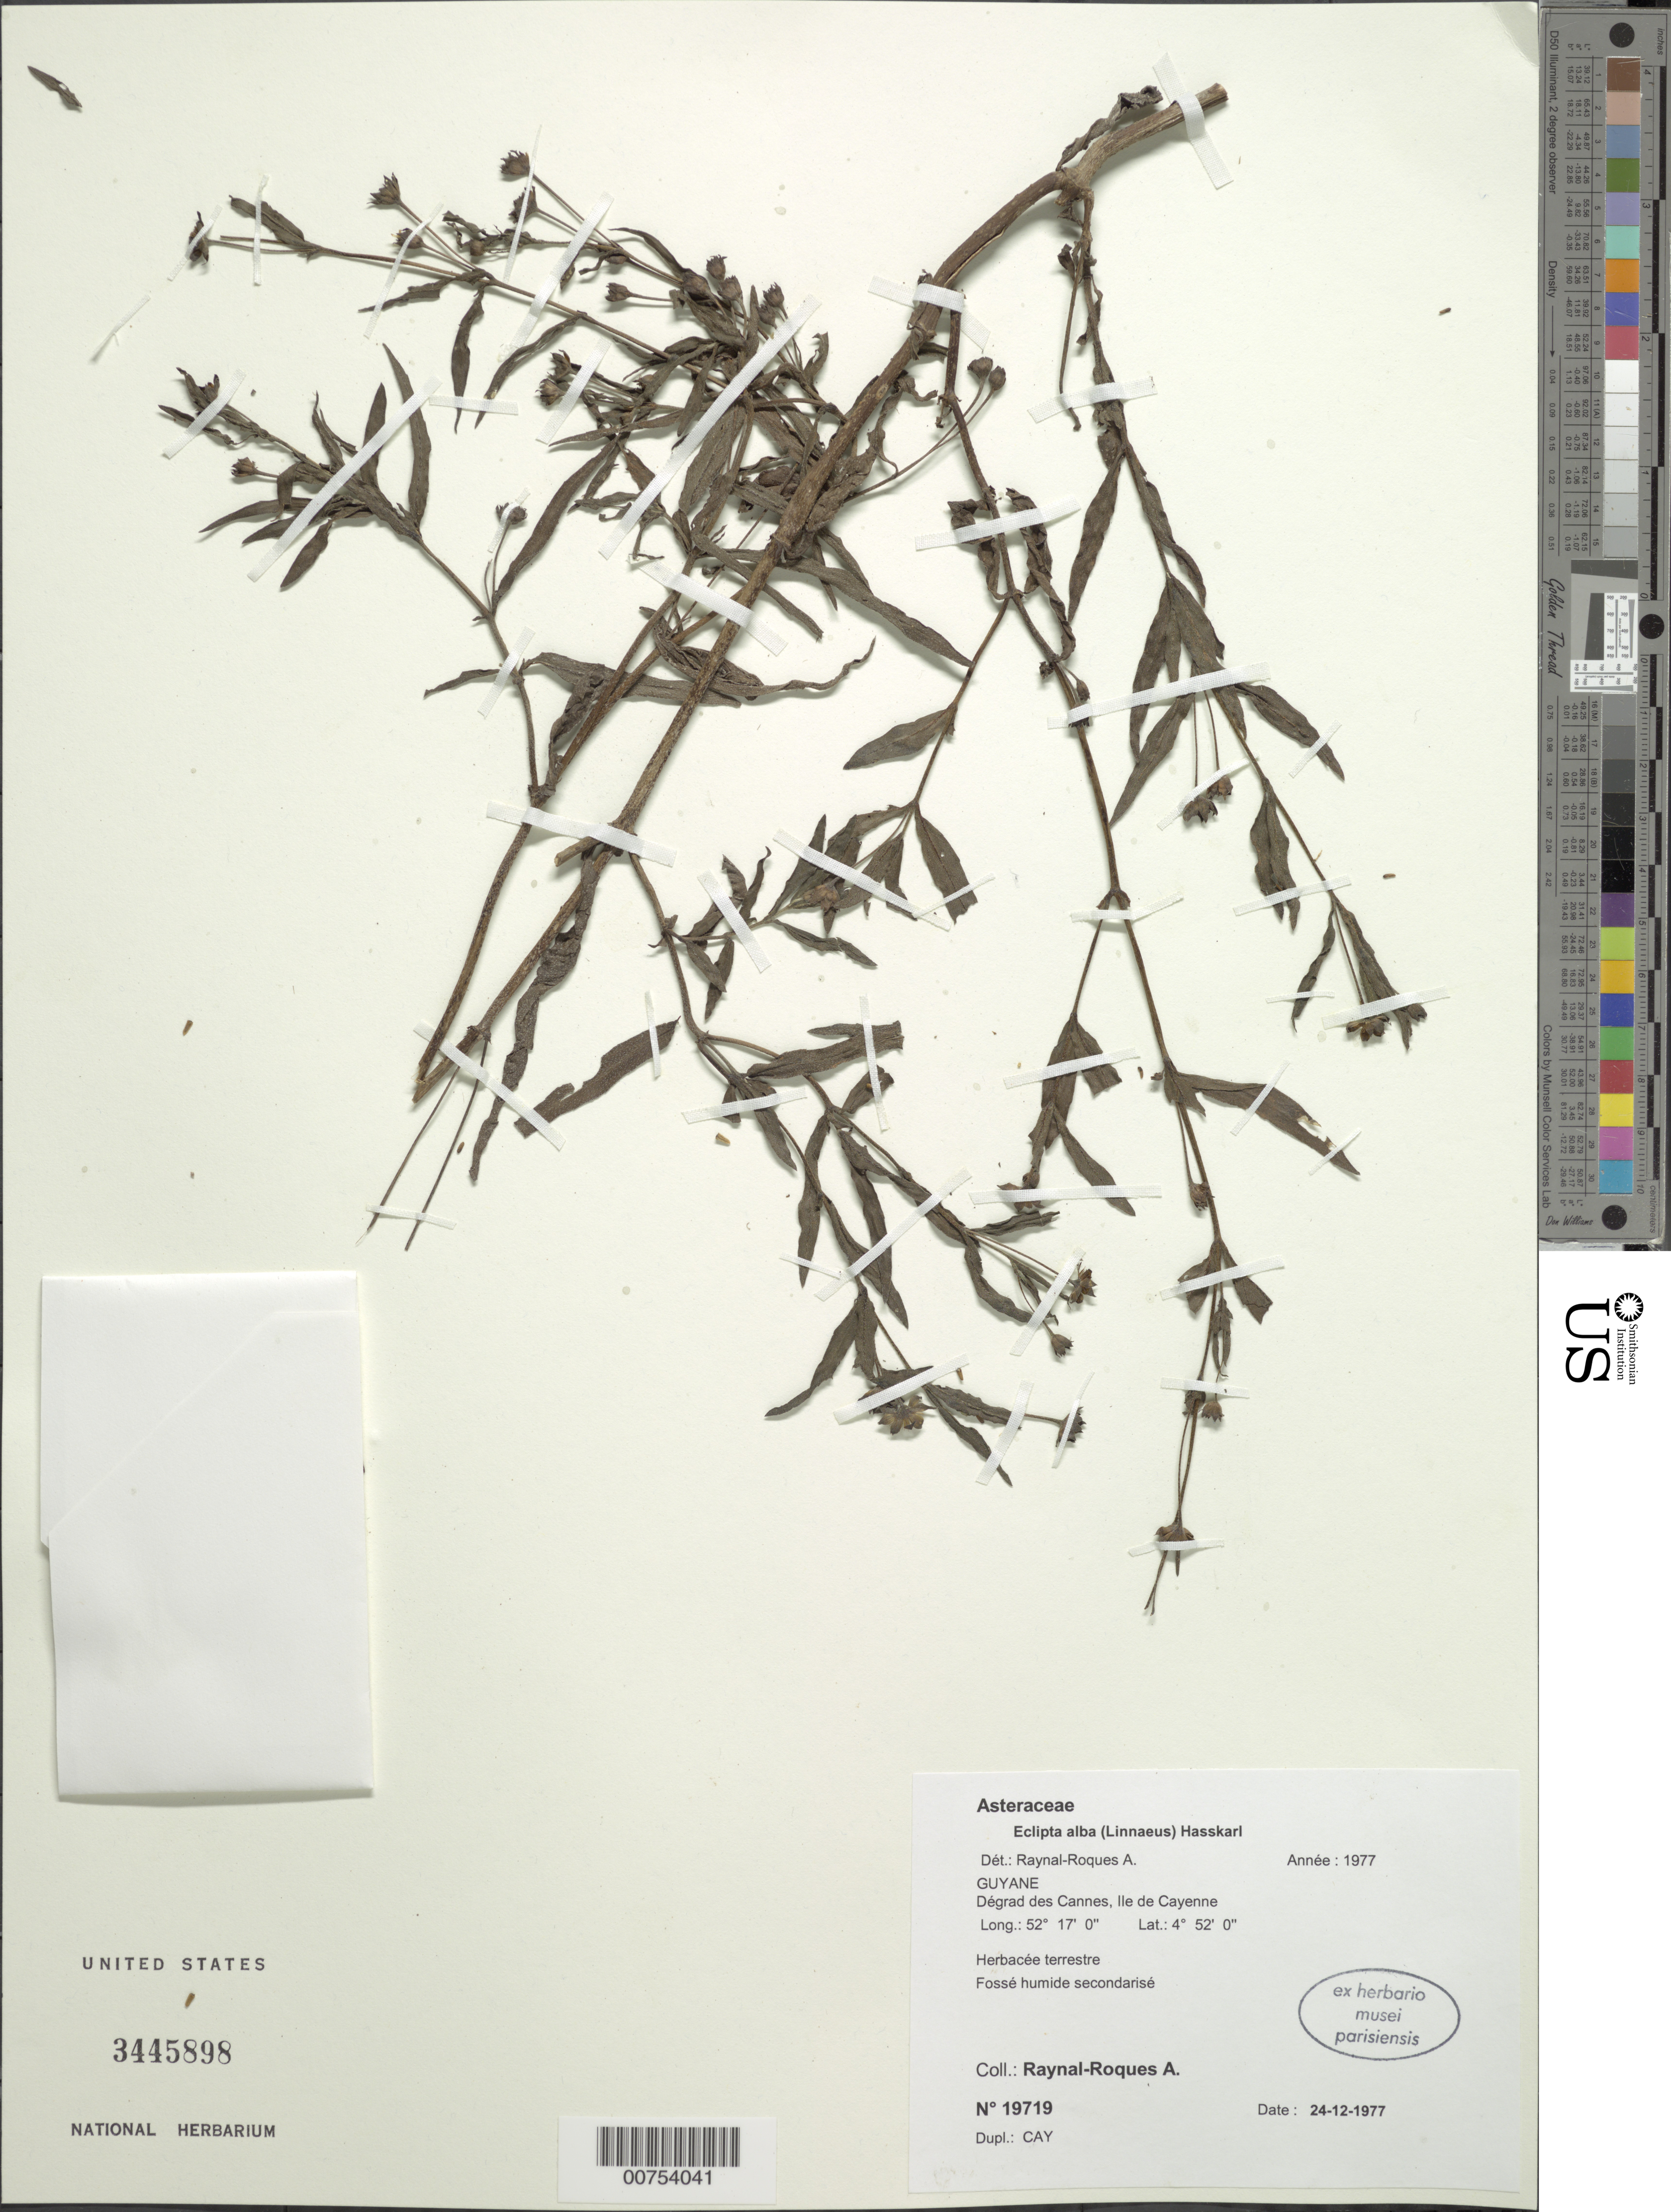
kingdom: Plantae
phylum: Tracheophyta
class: Magnoliopsida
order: Asterales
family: Asteraceae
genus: Eclipta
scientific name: Eclipta alba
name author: (L.) Hassk.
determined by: Raynal, A. M.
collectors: A. M. Raynal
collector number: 19719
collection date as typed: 24-Dec-77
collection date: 1977-12-24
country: French Guiana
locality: Ile de Cayenne, degrad des Cannes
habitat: Zone humide pres du port, wet ditch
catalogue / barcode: US 3445898